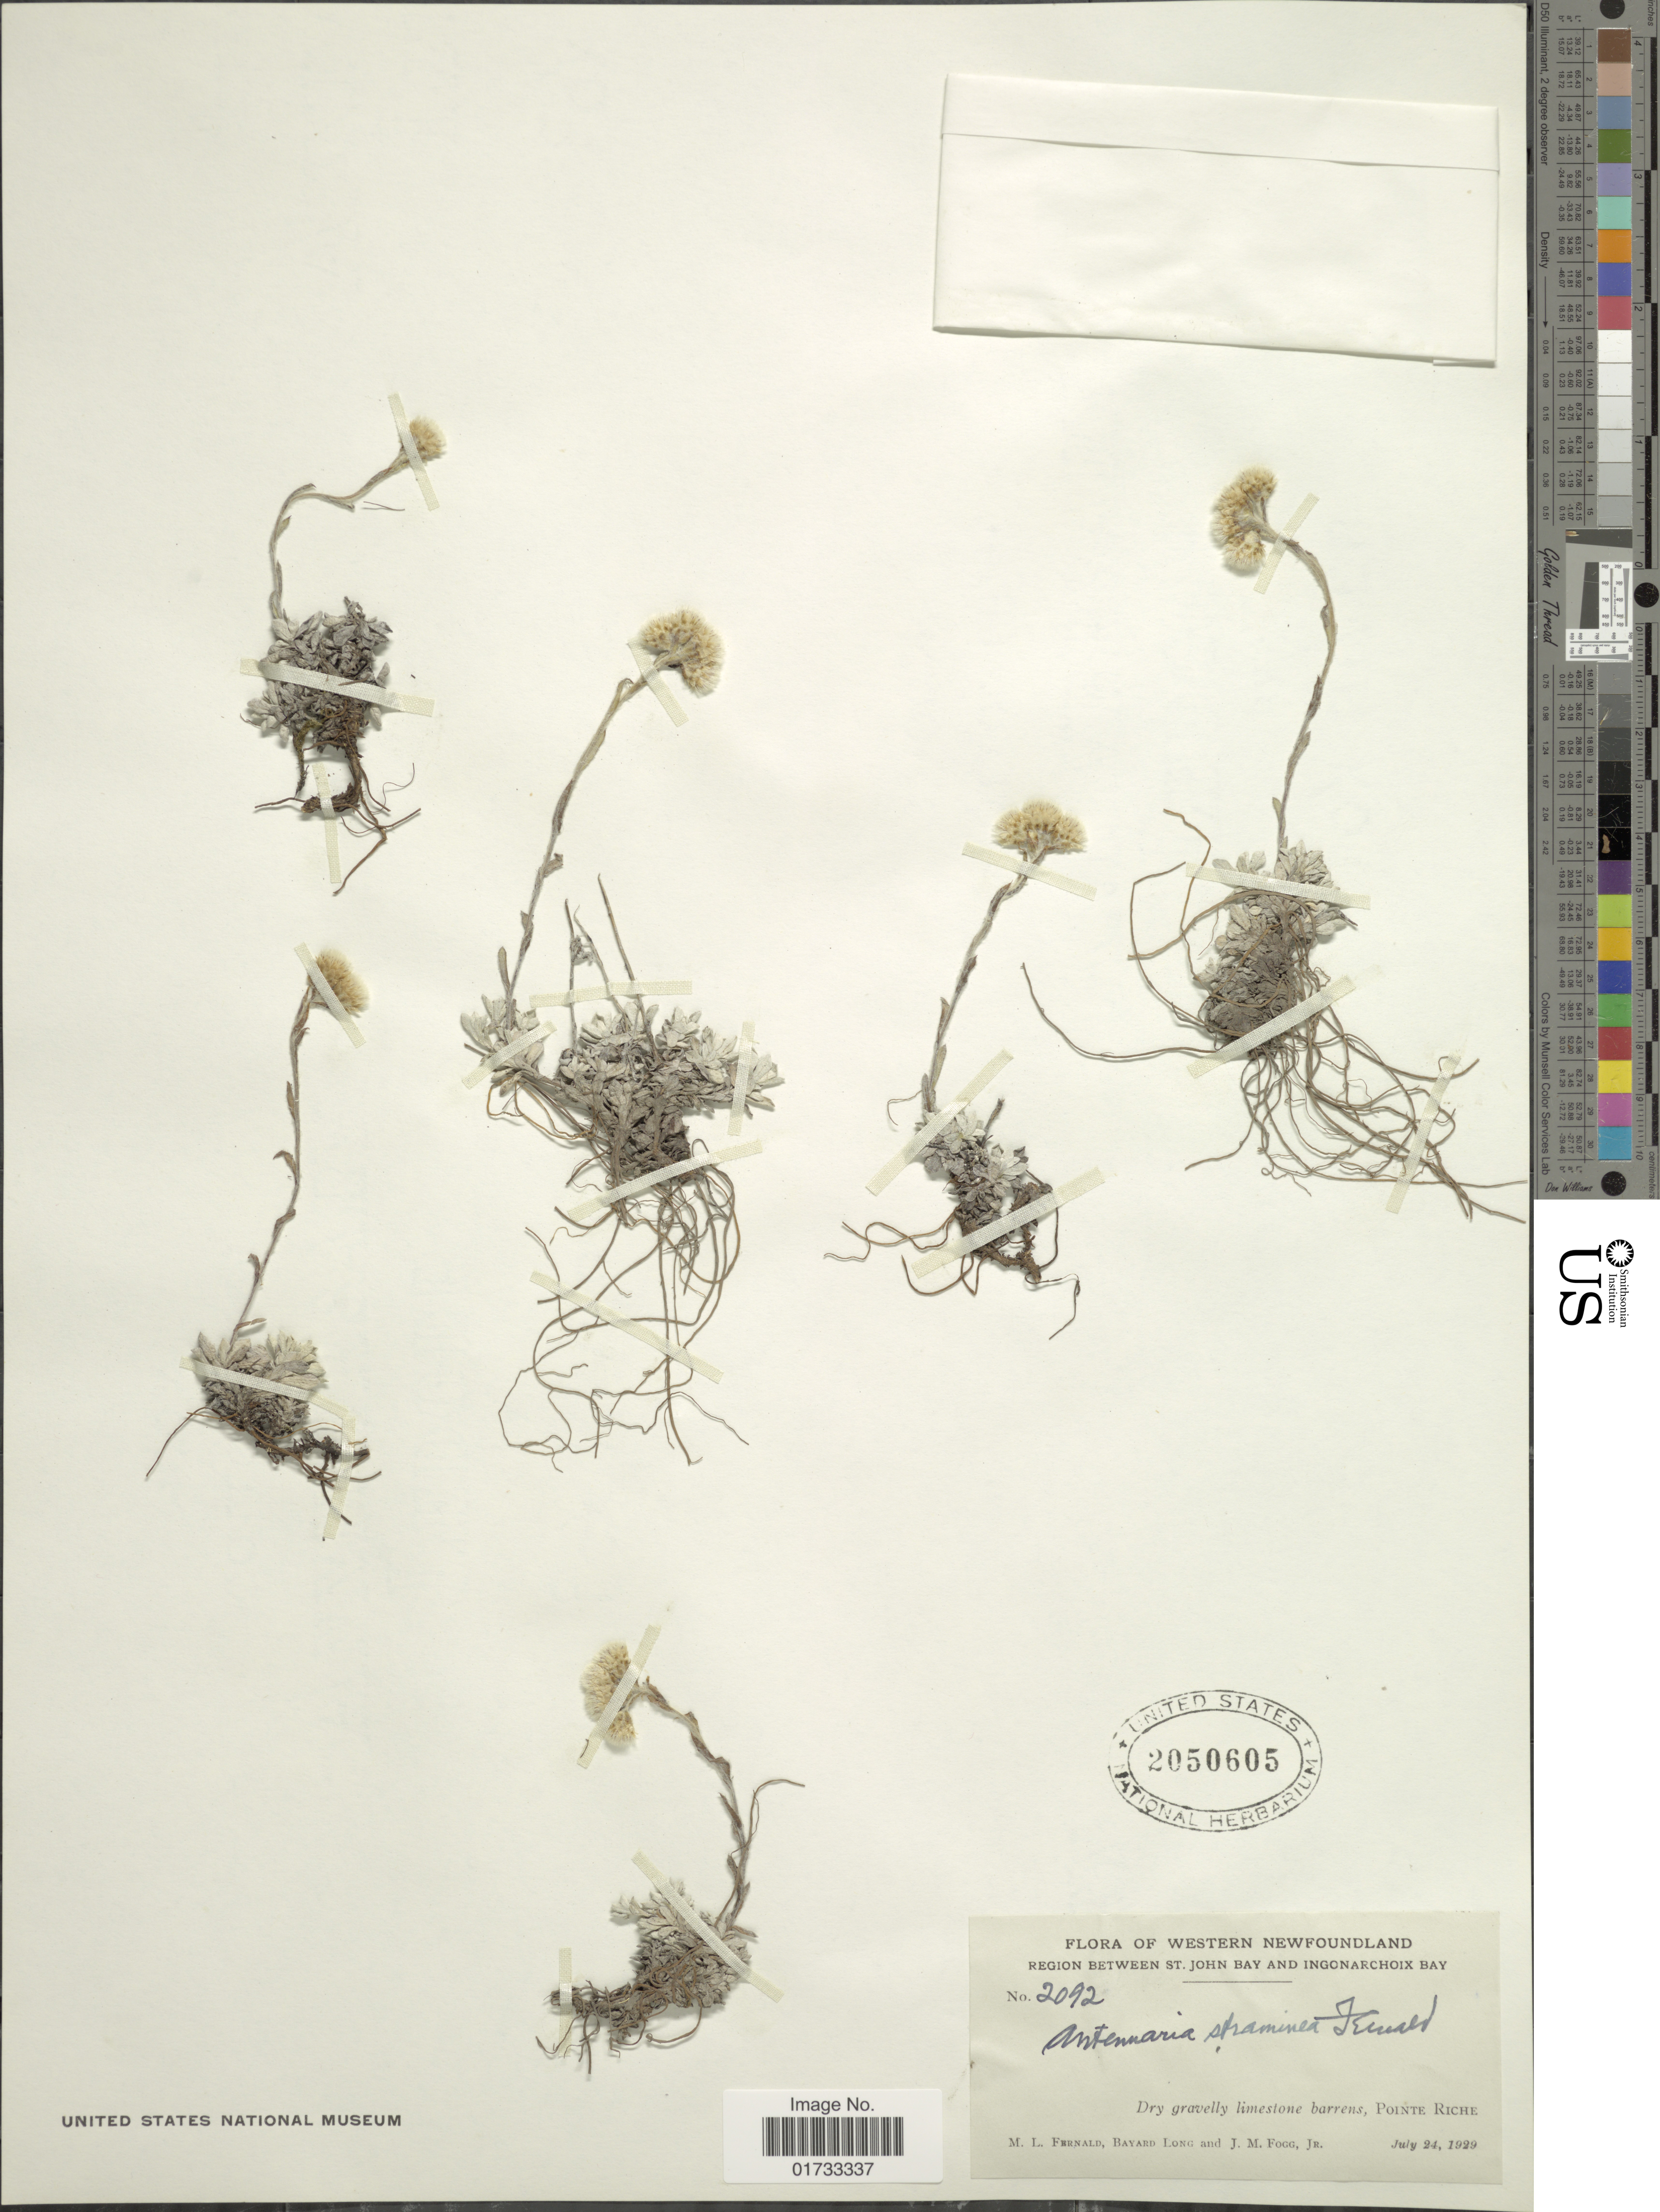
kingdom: Plantae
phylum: Tracheophyta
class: Magnoliopsida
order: Asterales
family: Asteraceae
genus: Antennaria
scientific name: Antennaria straminea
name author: Fernald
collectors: M. L. Fernald, B. Long & J. Fogg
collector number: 2092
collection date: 1929-07-24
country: Canada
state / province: Newfoundland and Labrador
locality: Western Newfoundland, region between St. John Bay and Ignornachoix Bay, dry gravelly limestone barrens, Pointe Richie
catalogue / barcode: US 2050605